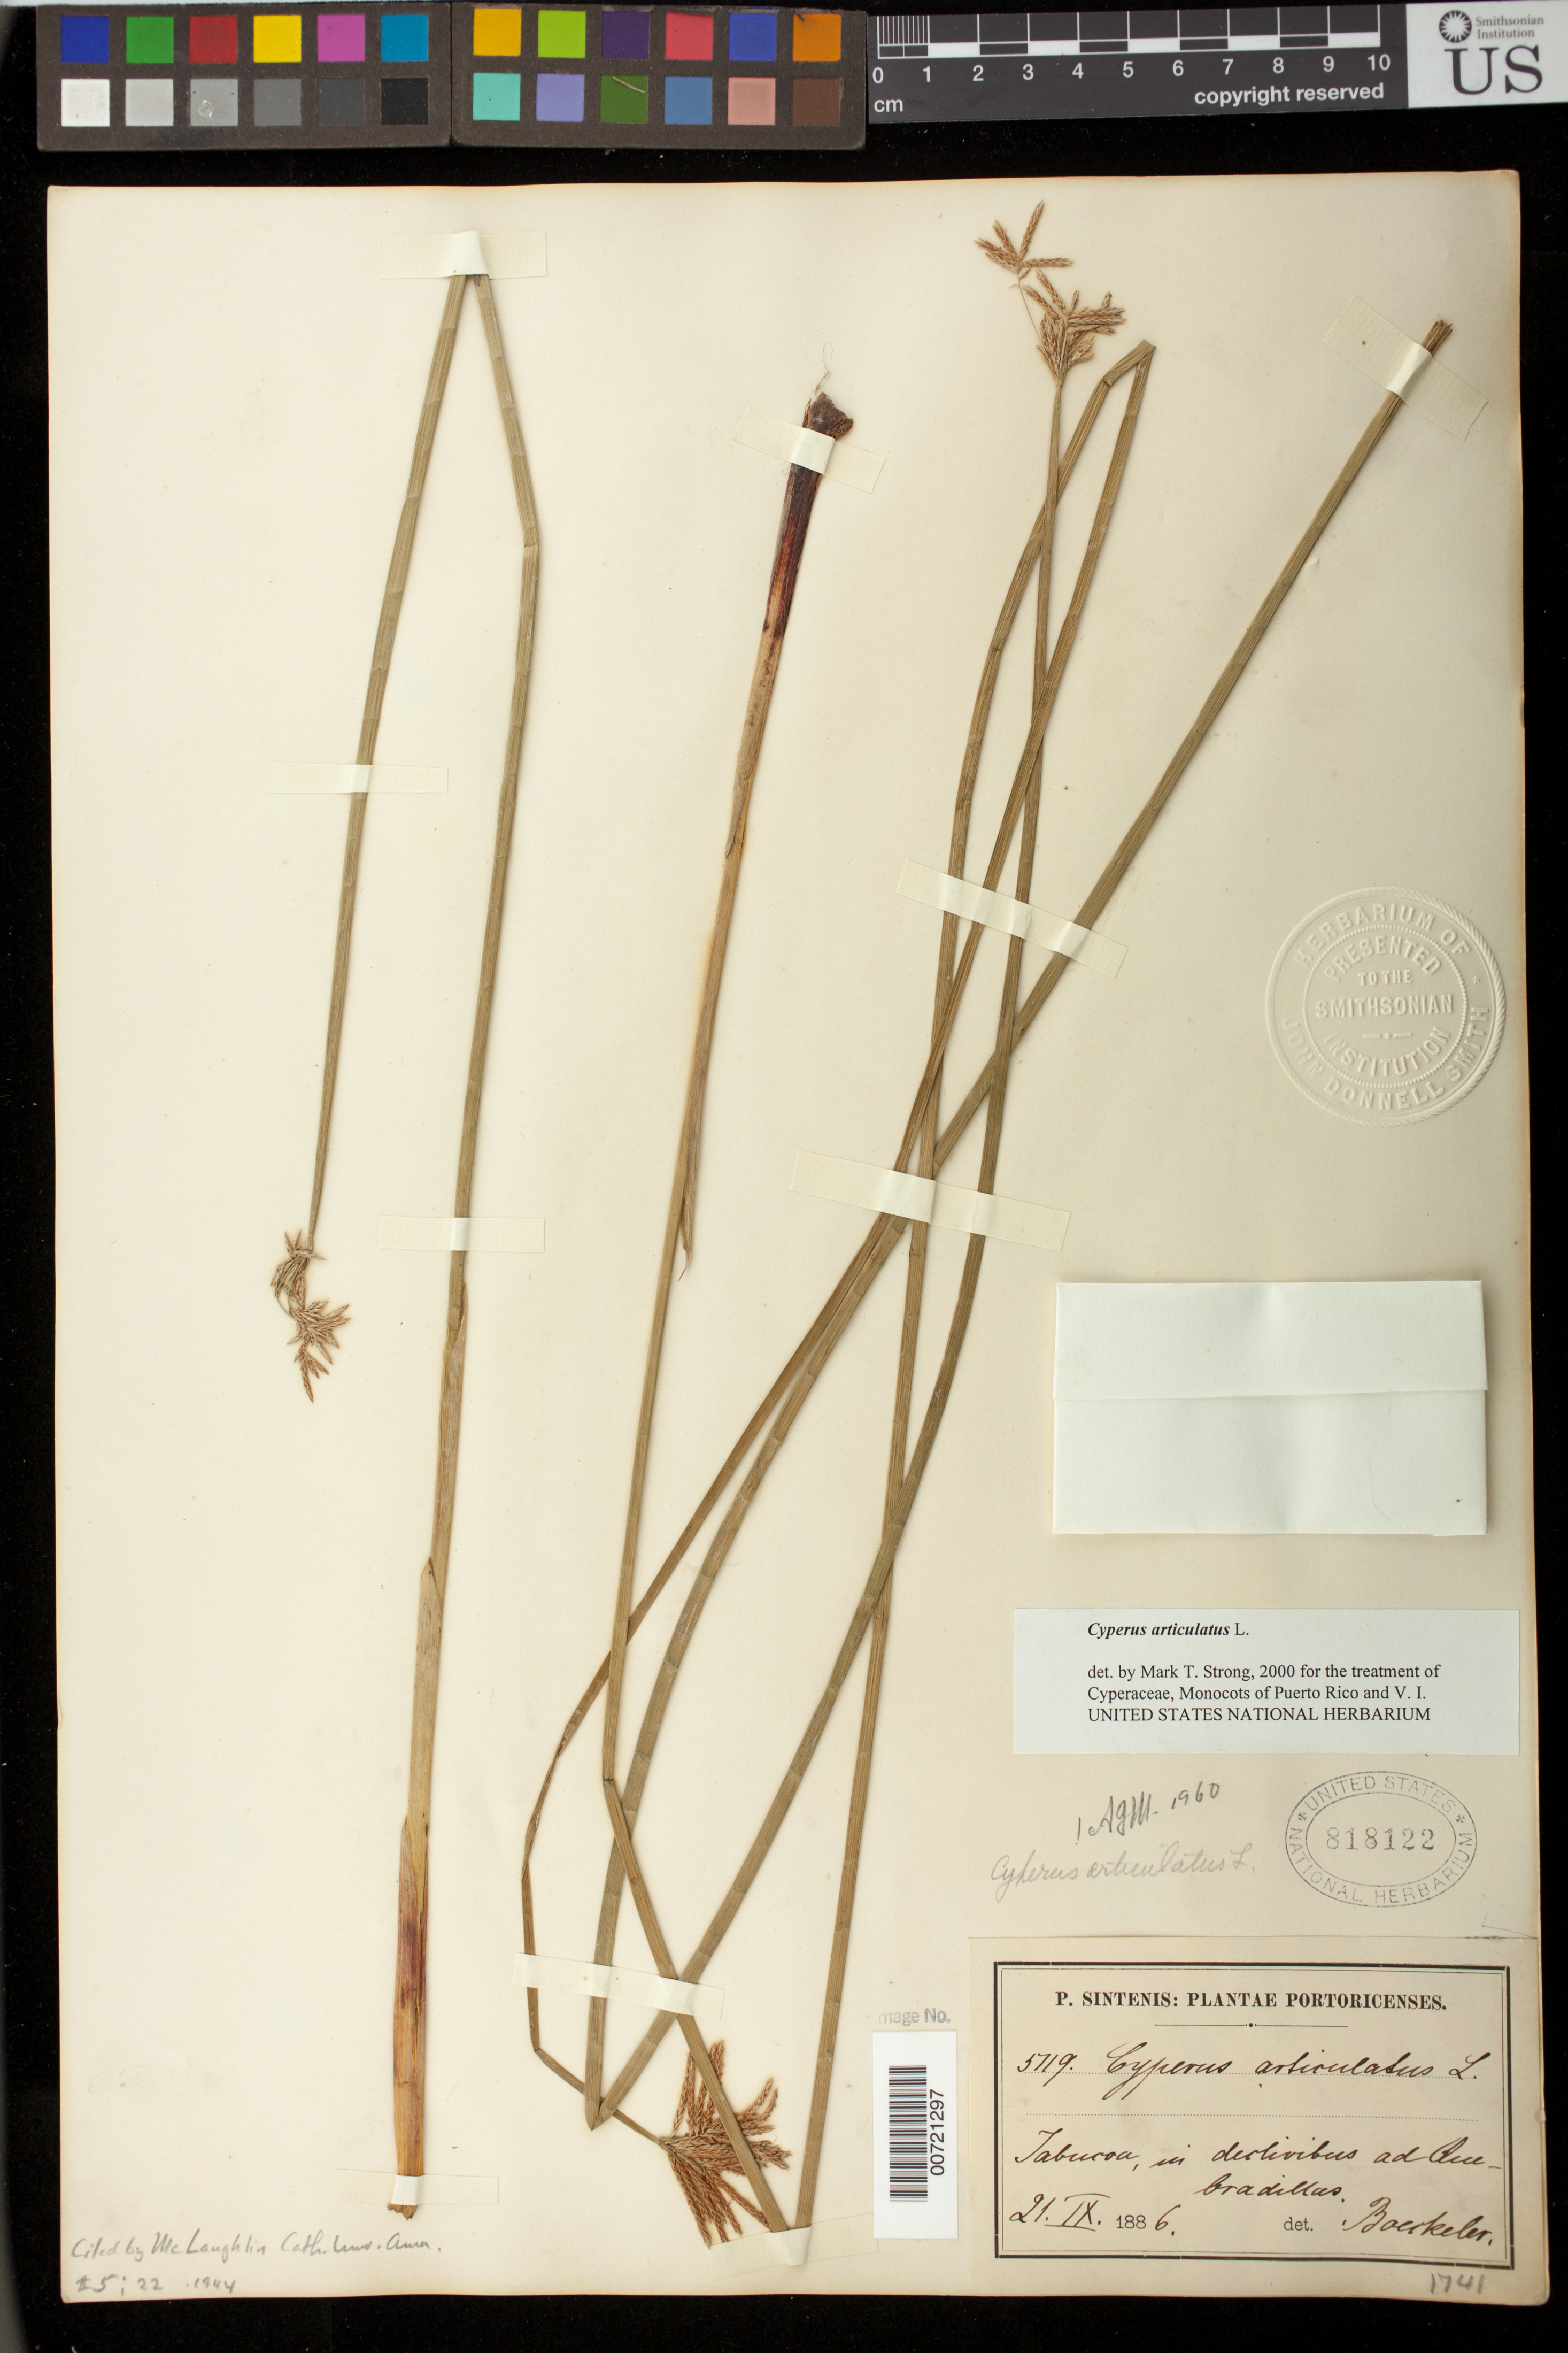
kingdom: Plantae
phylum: Tracheophyta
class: Liliopsida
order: Poales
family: Cyperaceae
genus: Cyperus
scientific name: Cyperus articulatus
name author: L.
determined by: Strong, M. T., (US), Smithsonian Institution - National Museum of Natural History (UNITED STATES)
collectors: P. Sintenis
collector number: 5119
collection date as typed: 21 Sep 1886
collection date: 1886-09-21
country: Puerto Rico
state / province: Yabucoa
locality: Yabucoa.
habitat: In declivibus ad Quebradillas.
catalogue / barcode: US 818122